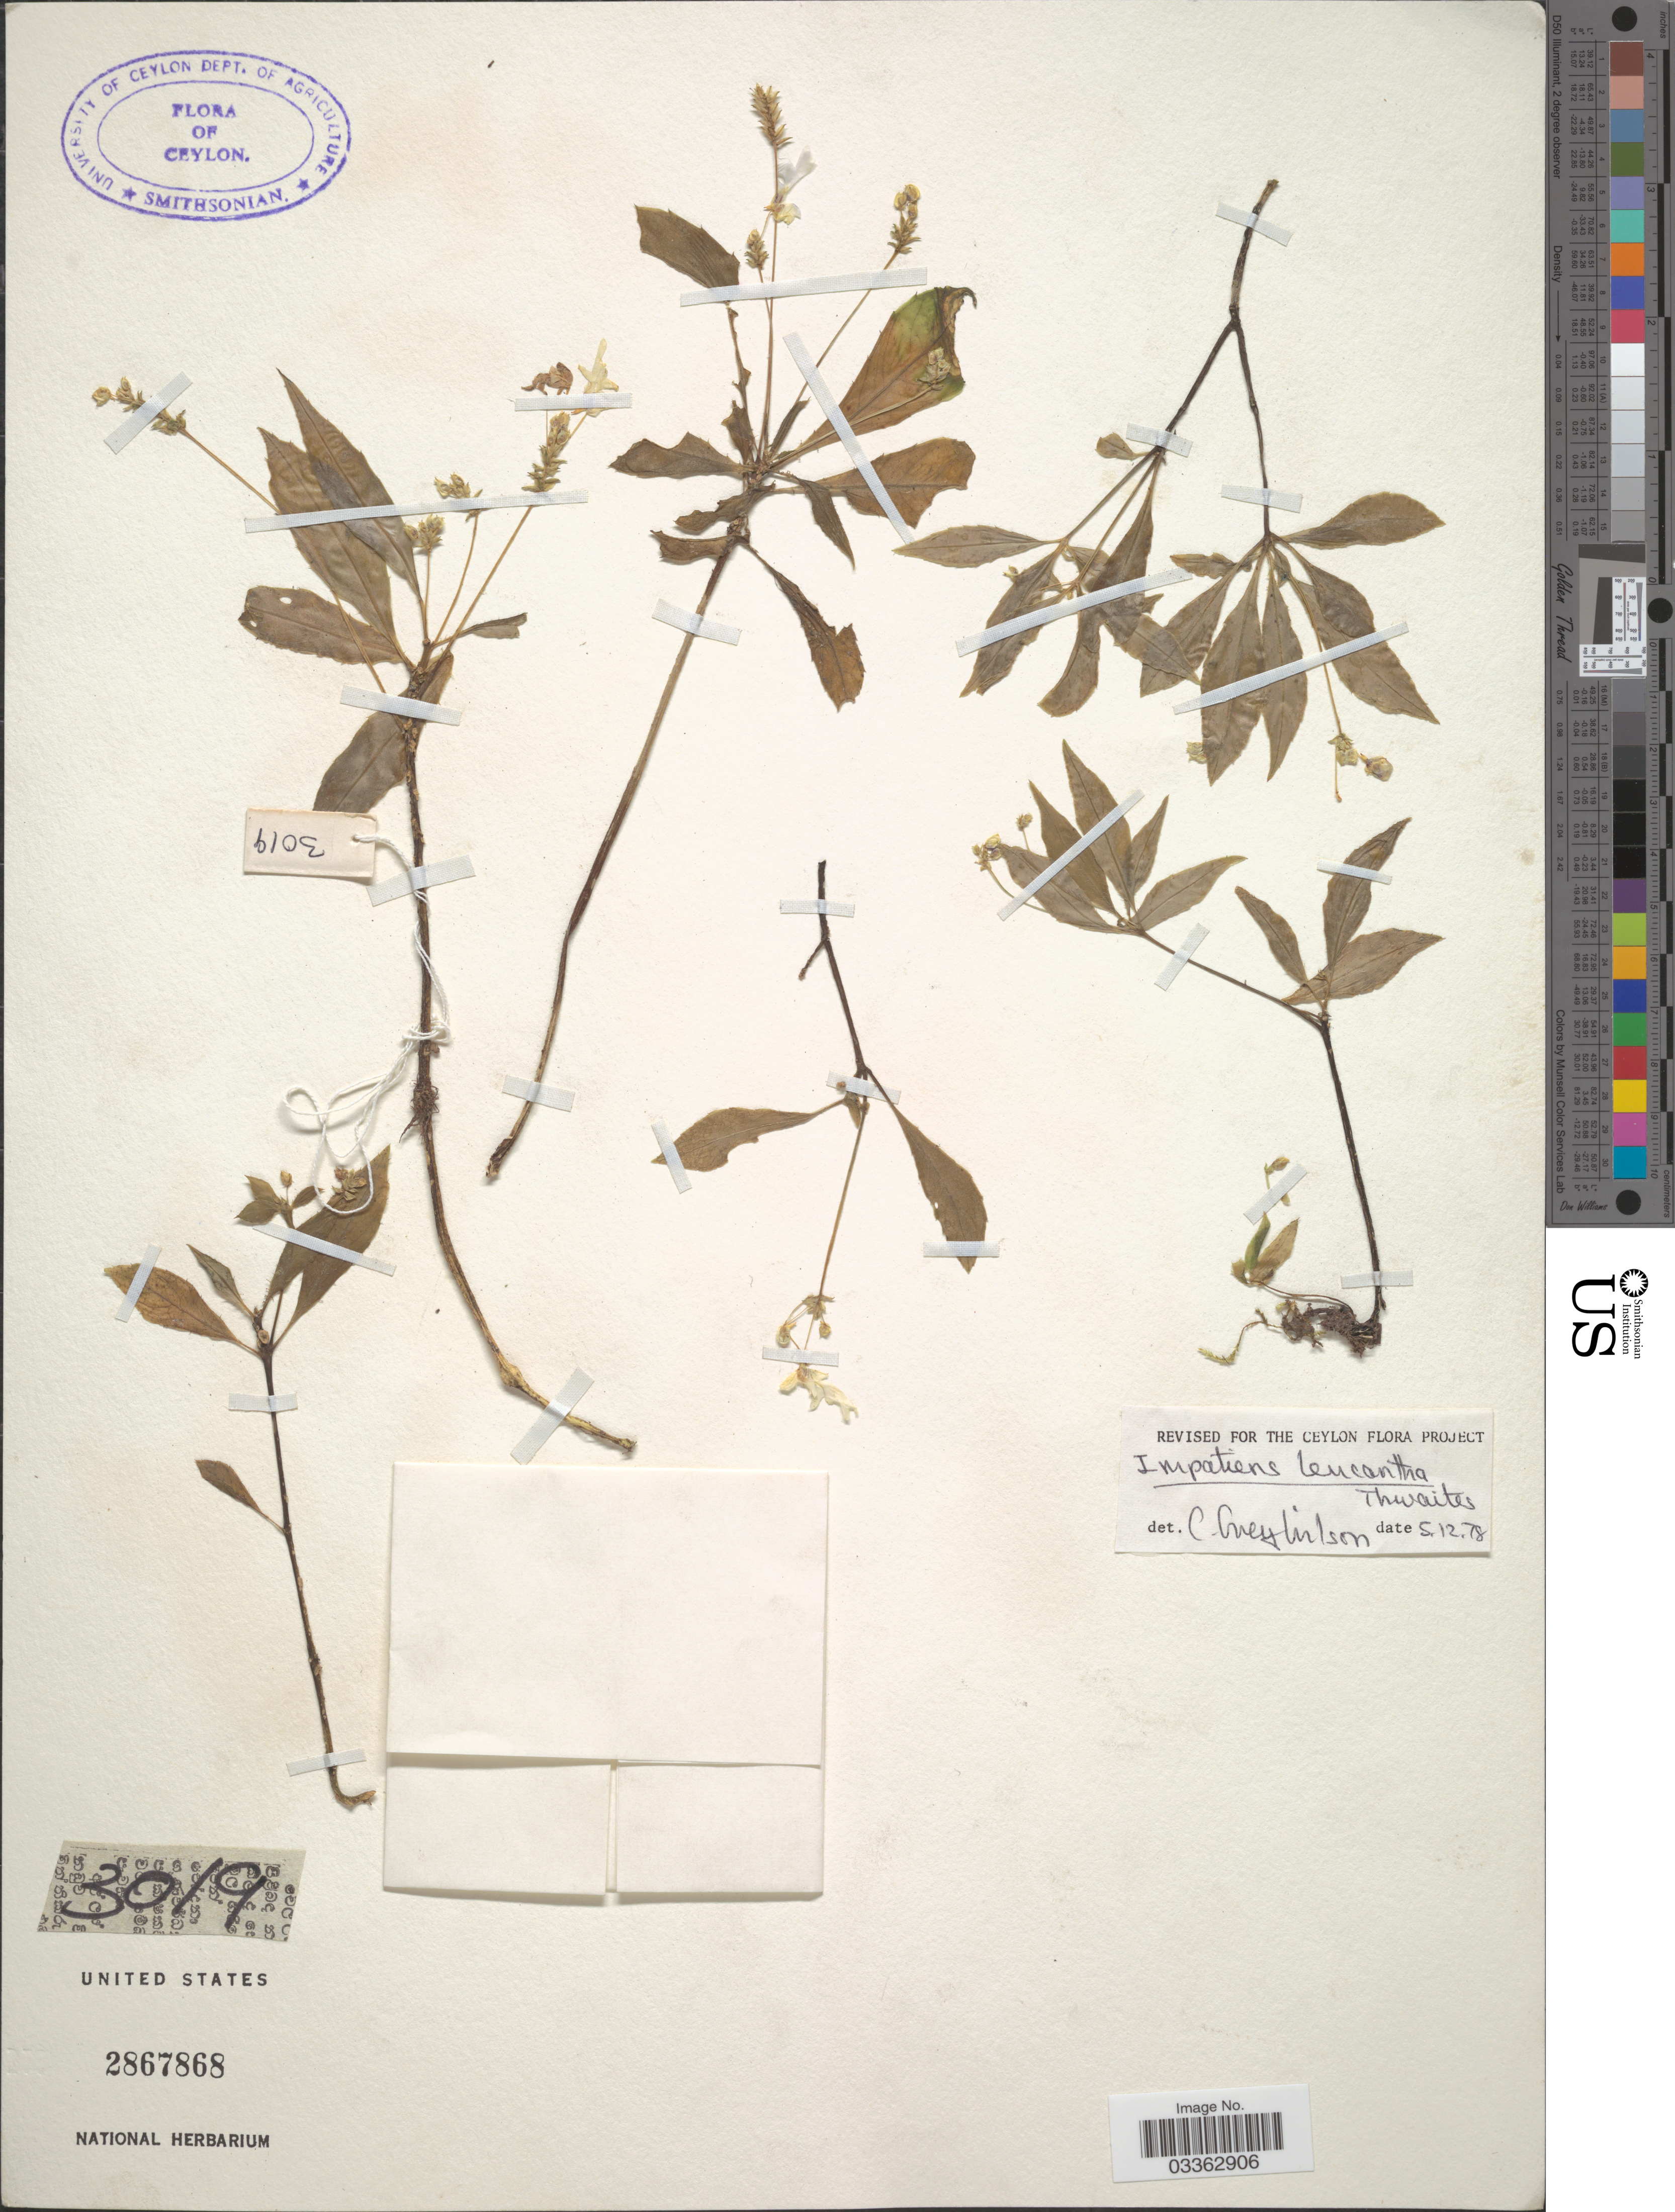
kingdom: Plantae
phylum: Tracheophyta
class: Magnoliopsida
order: Ericales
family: Balsaminaceae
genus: Impatiens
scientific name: Impatiens leucantha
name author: Thwaites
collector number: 3019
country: Sri Lanka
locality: Ceylon.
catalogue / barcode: US 2867868